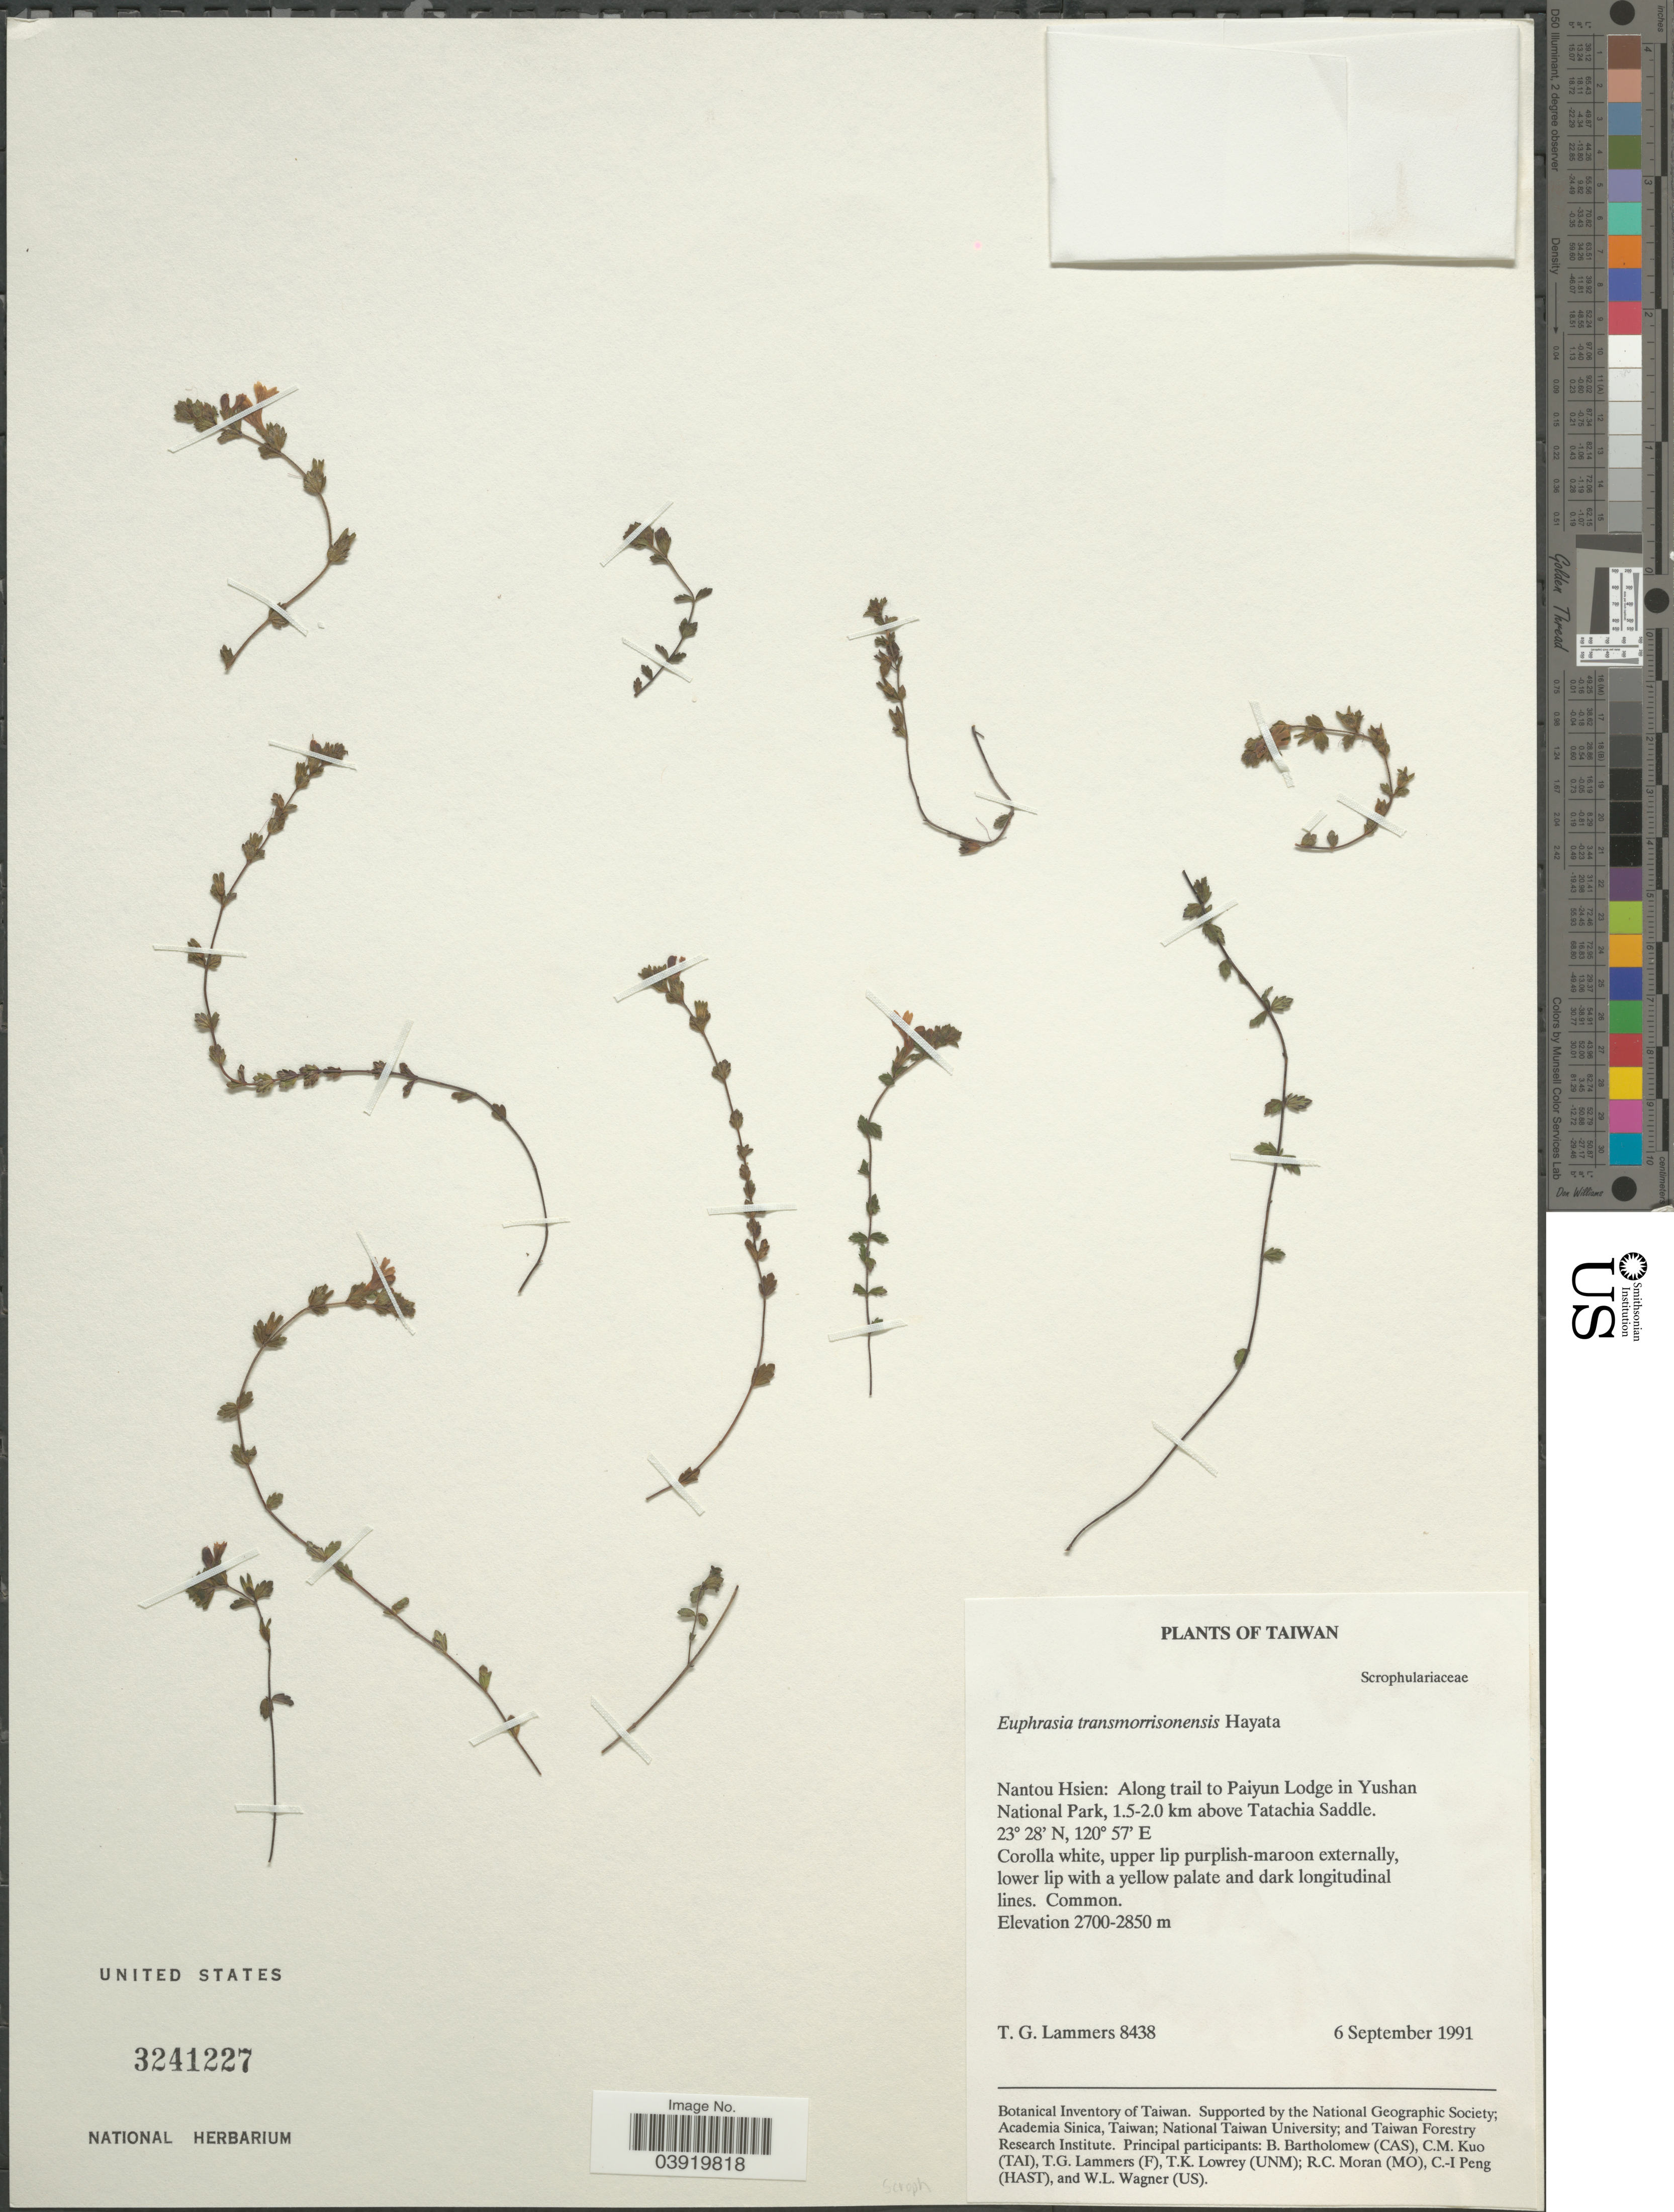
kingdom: Plantae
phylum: Tracheophyta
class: Magnoliopsida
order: Lamiales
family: Orobanchaceae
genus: Euphrasia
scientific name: Euphrasia transmorrisonensis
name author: Hayata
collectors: T. Lammers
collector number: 8438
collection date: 1991-09-06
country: Taiwan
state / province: Nantou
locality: Nantou Hsien: Along trail to Paiyun Lodge in Yushan National Park, 1.5-2.0 km above Tatachia Saddle.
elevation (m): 2700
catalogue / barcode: US 3241227